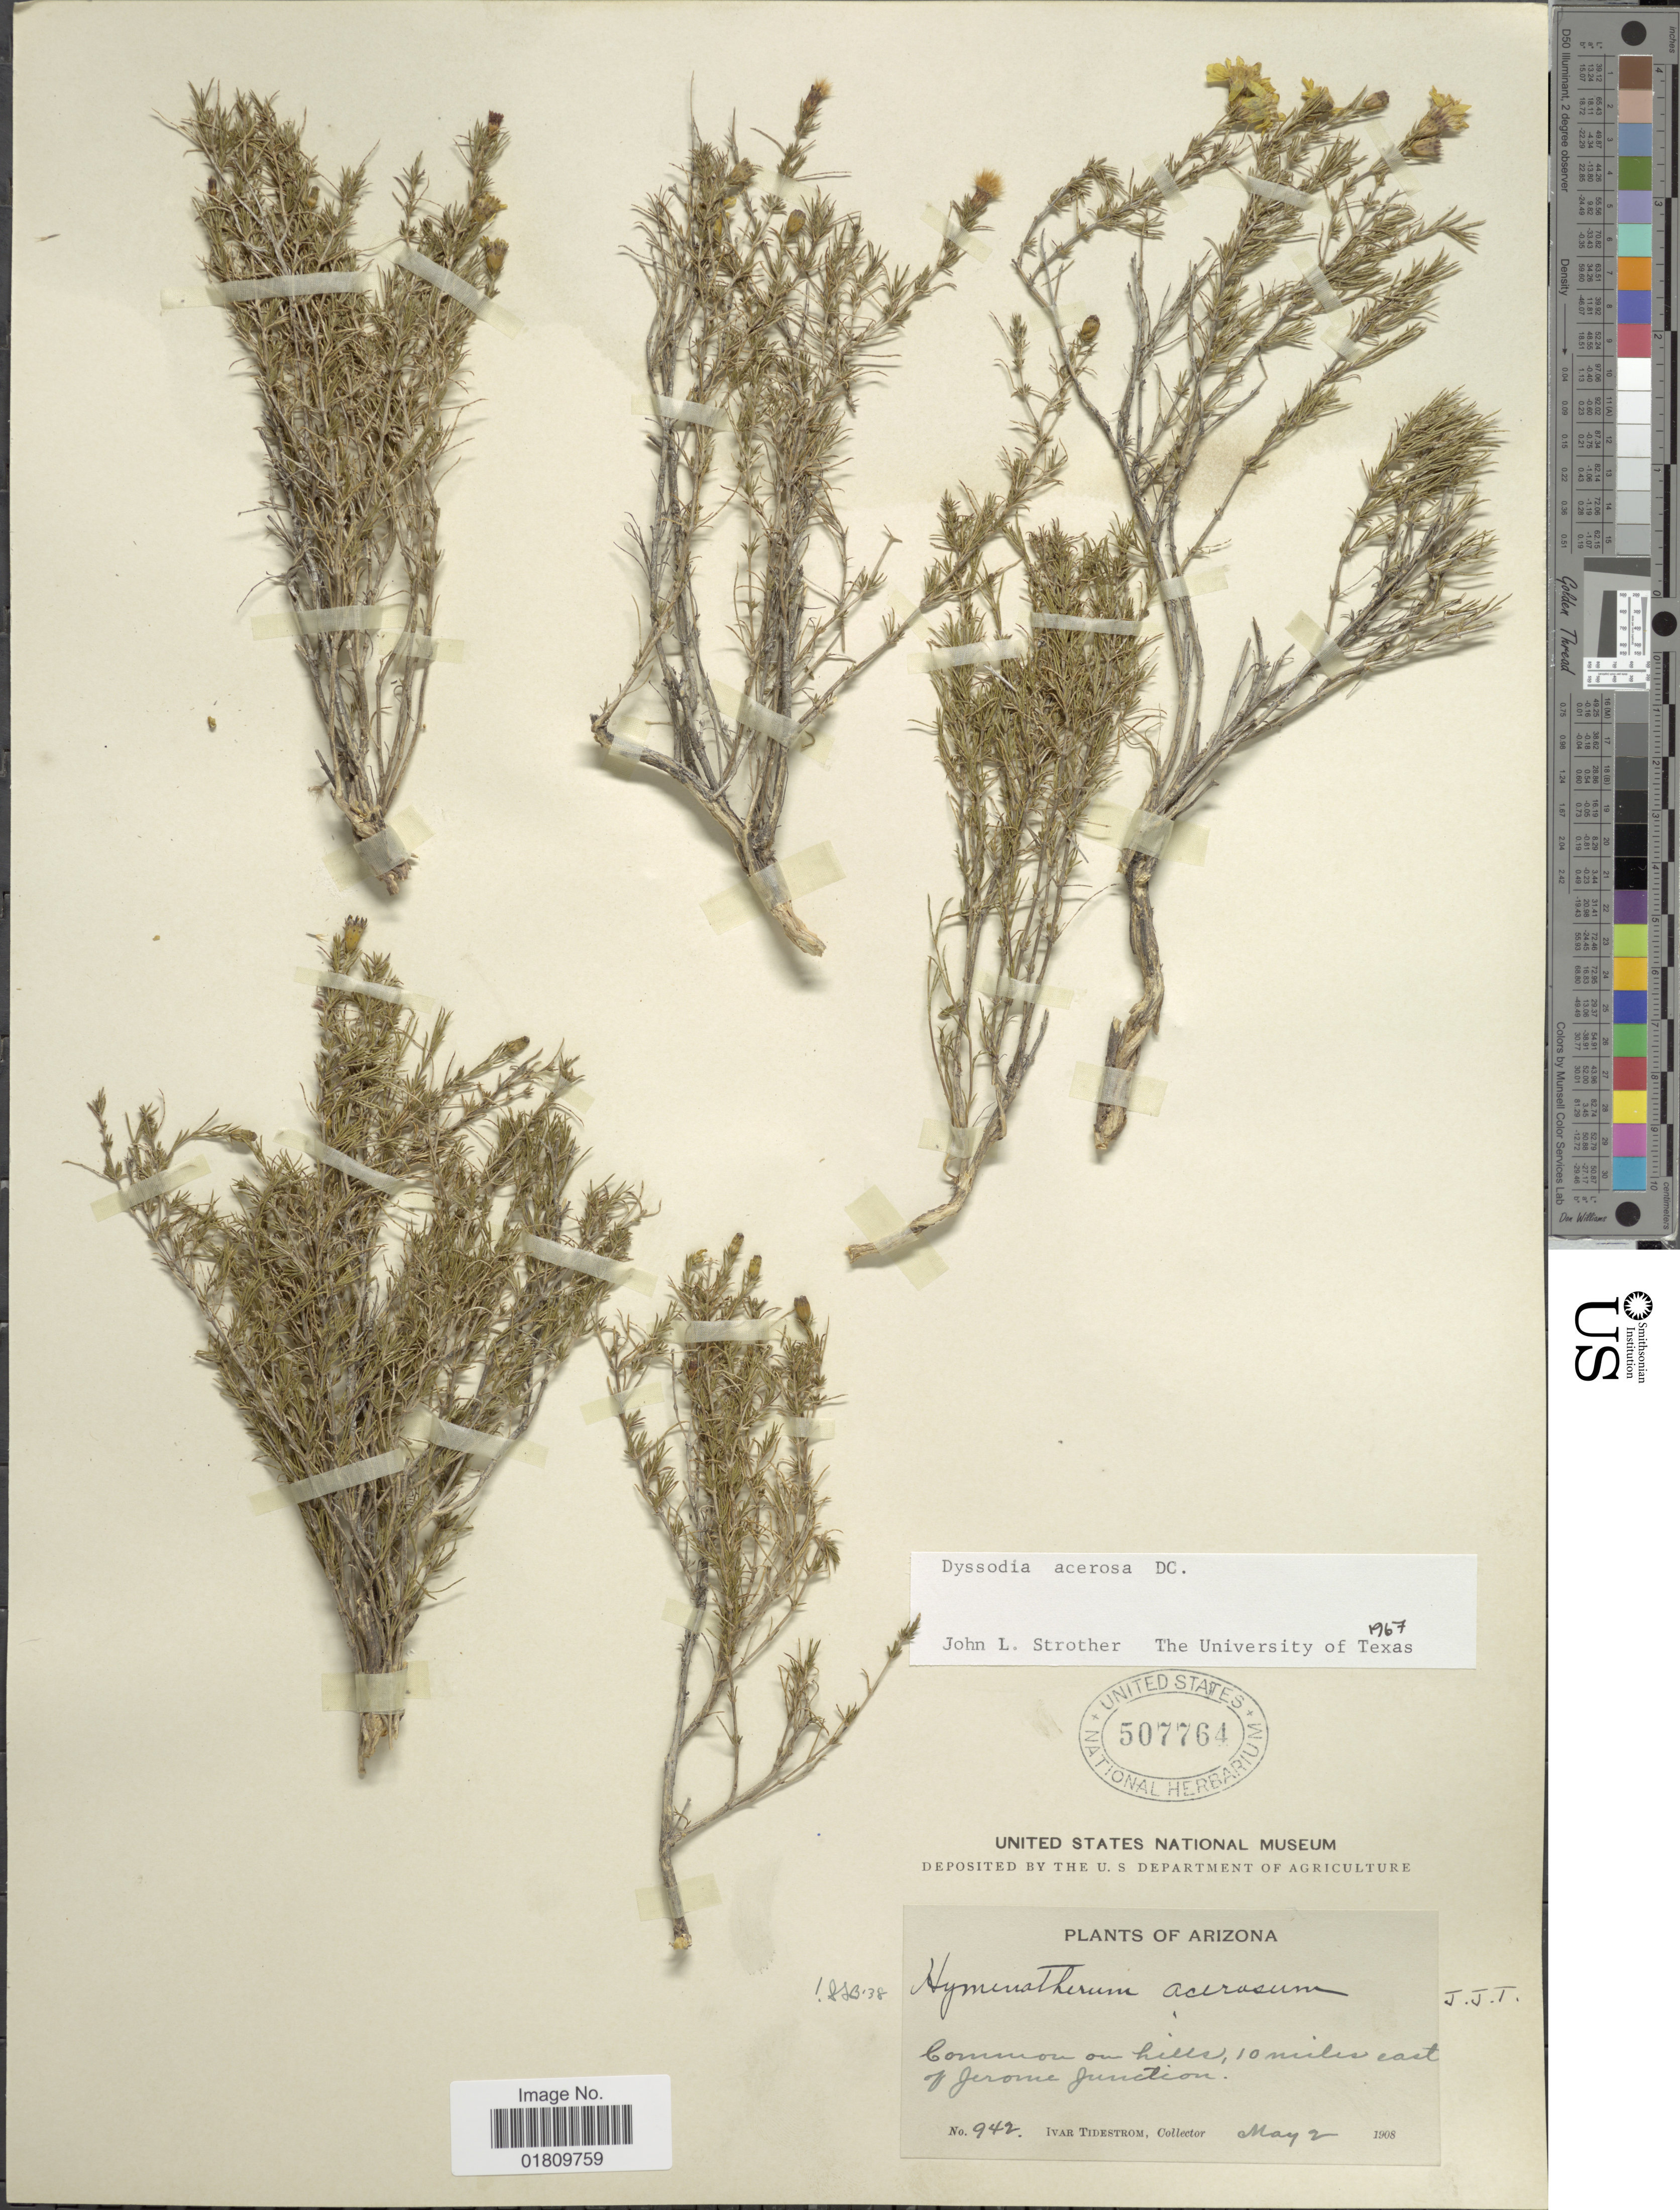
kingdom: Plantae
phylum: Tracheophyta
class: Magnoliopsida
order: Asterales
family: Asteraceae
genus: Thymophylla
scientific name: Thymophylla acerosa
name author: (DC.) Strother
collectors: I. F. Tidestrom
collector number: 942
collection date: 1908-05-02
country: United States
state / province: Arizona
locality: Common on hills, 10 miles east of Jerome Junction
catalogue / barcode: US 507764